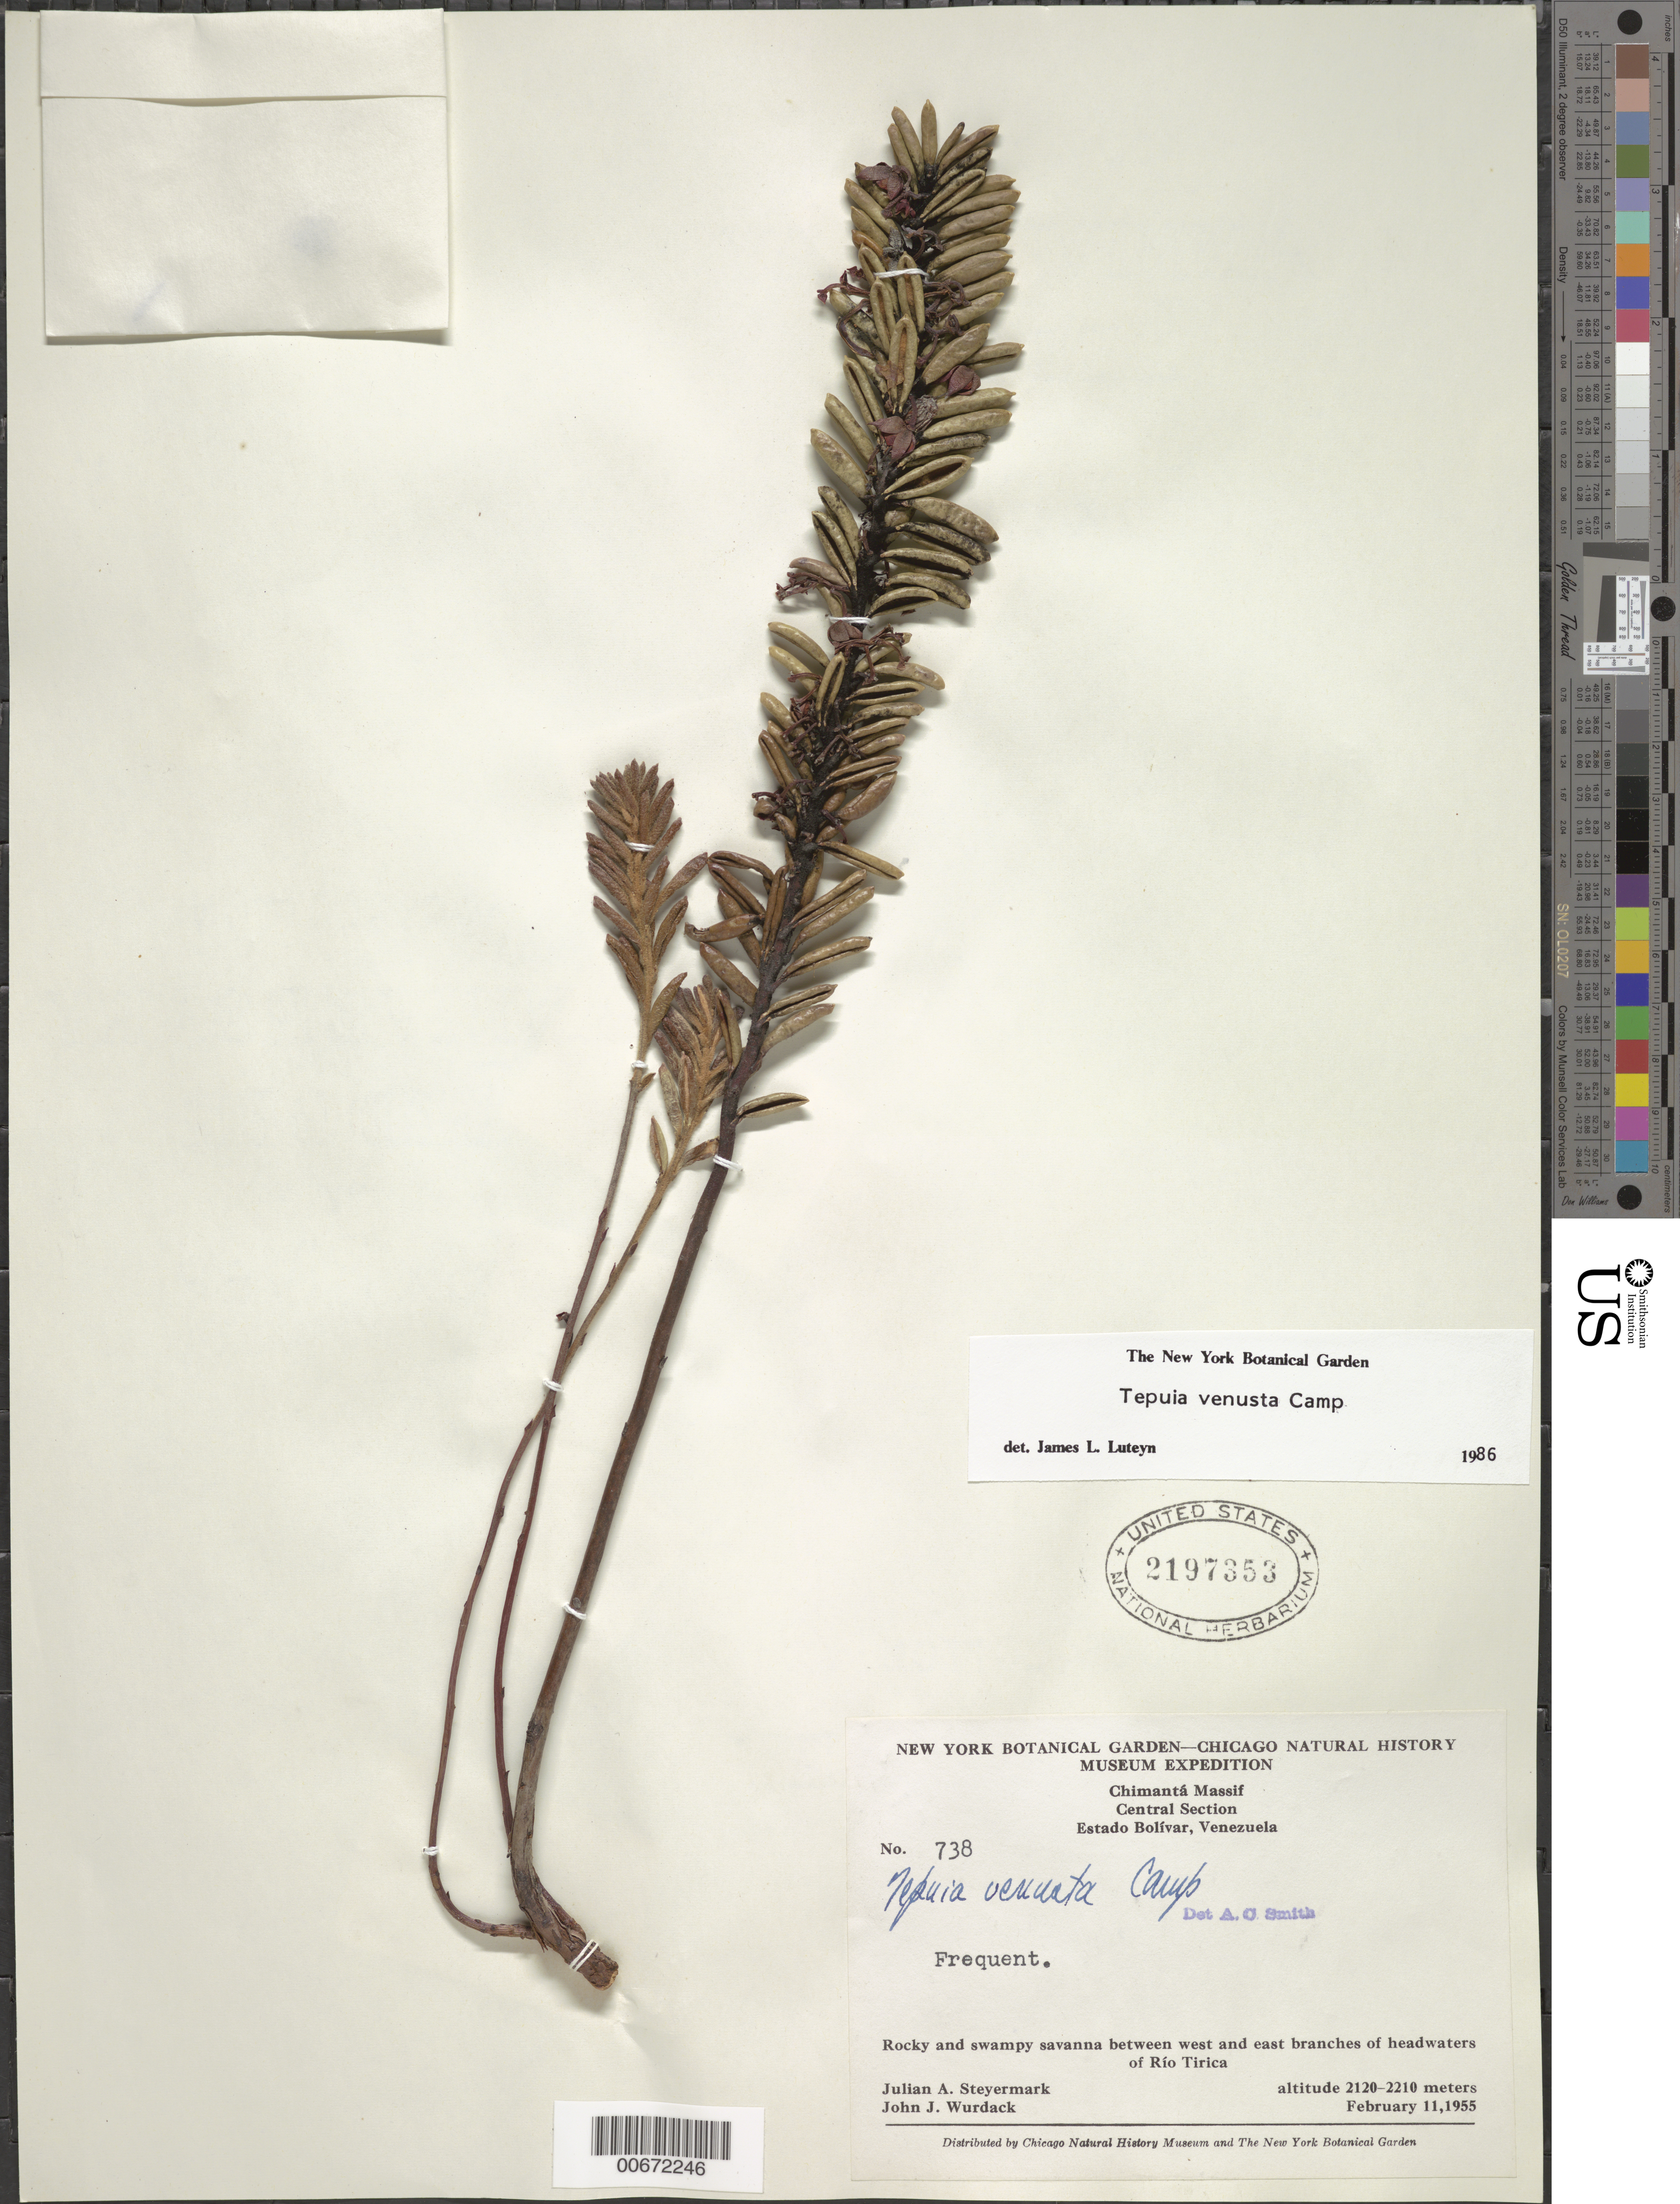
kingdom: Plantae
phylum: Tracheophyta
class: Magnoliopsida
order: Ericales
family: Ericaceae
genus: Tepuia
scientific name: Tepuia venusta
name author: Camp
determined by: Luteyn, J. L.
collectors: J. Steyermark & J. J. Wurdack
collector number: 55 738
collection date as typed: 11-Feb-55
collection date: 1955-02-11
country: Venezuela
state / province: Bolívar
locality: Chimantá Massif, central section, between west and east branches Río Tirica.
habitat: Rocky, swampy savanna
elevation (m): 2120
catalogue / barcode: US 2197353